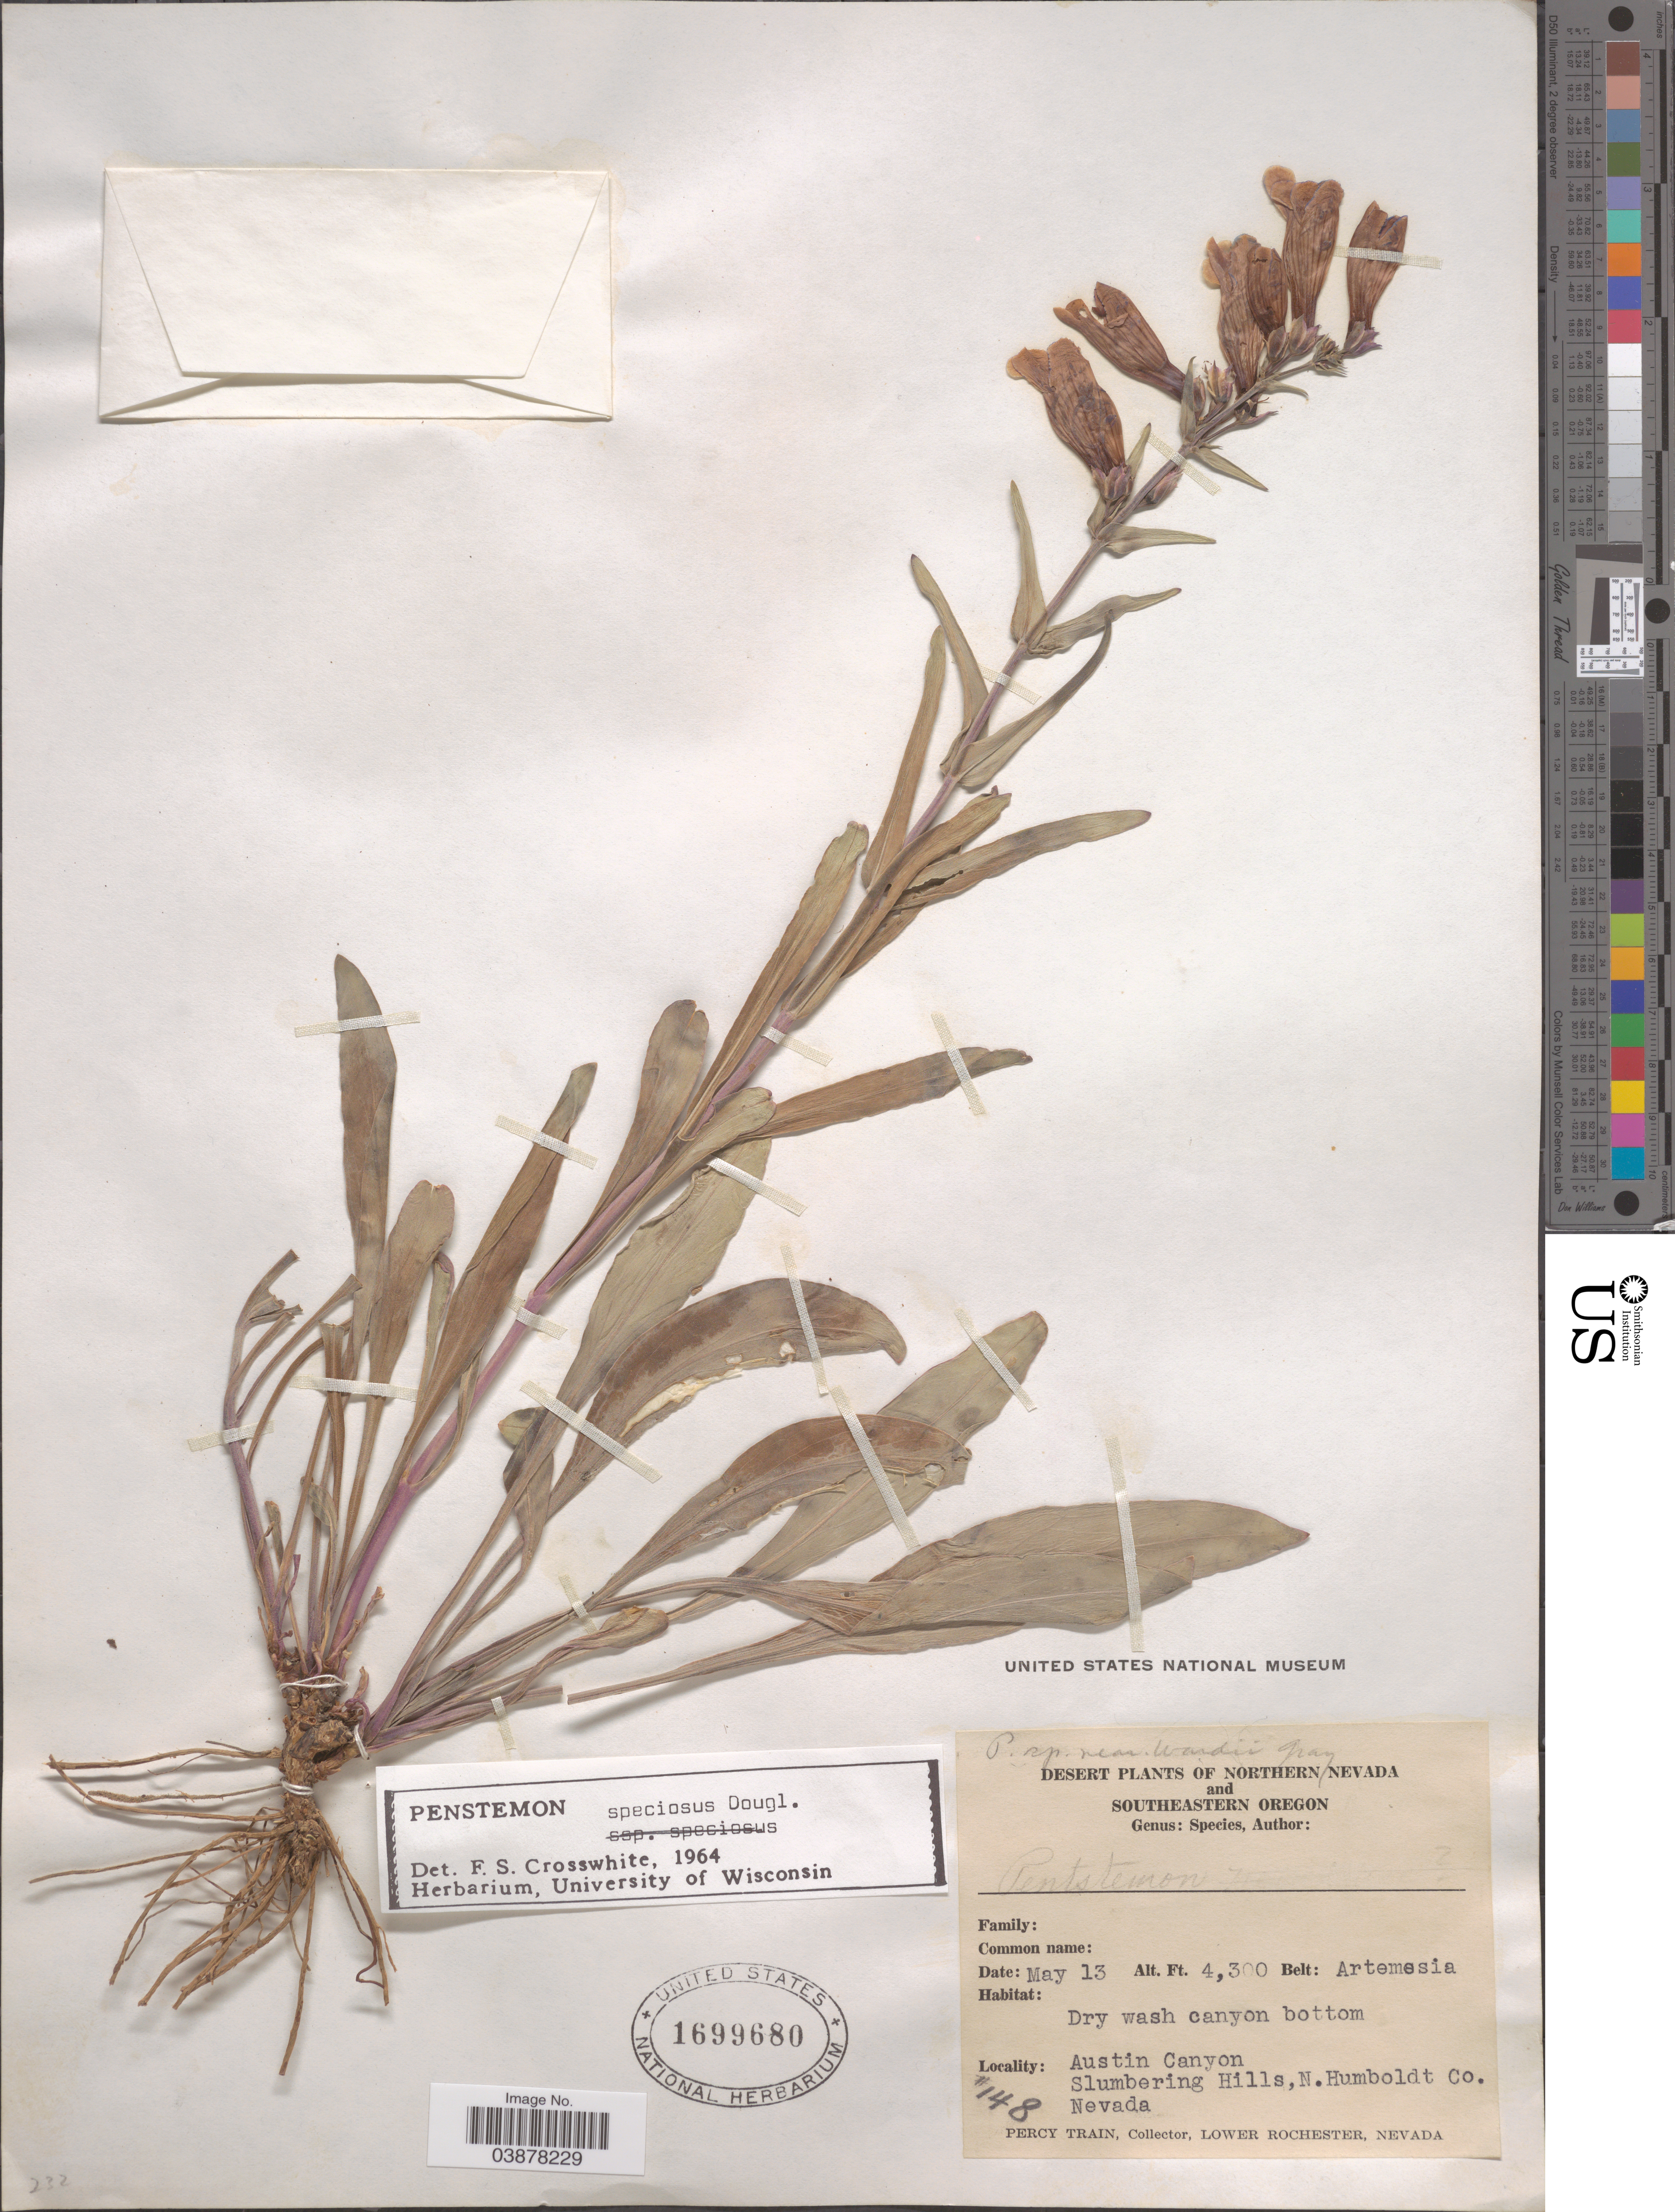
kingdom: Plantae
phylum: Tracheophyta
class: Magnoliopsida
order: Lamiales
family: Plantaginaceae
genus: Penstemon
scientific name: Penstemon speciosus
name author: Douglas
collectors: P. Train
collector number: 148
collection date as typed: Transcribed d/m/y: /5/13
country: United States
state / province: Nevada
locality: Northern Nevada. Austin Canyon. Slumbering Hills, N. Humboldt Co.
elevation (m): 1311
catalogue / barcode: US 1699680